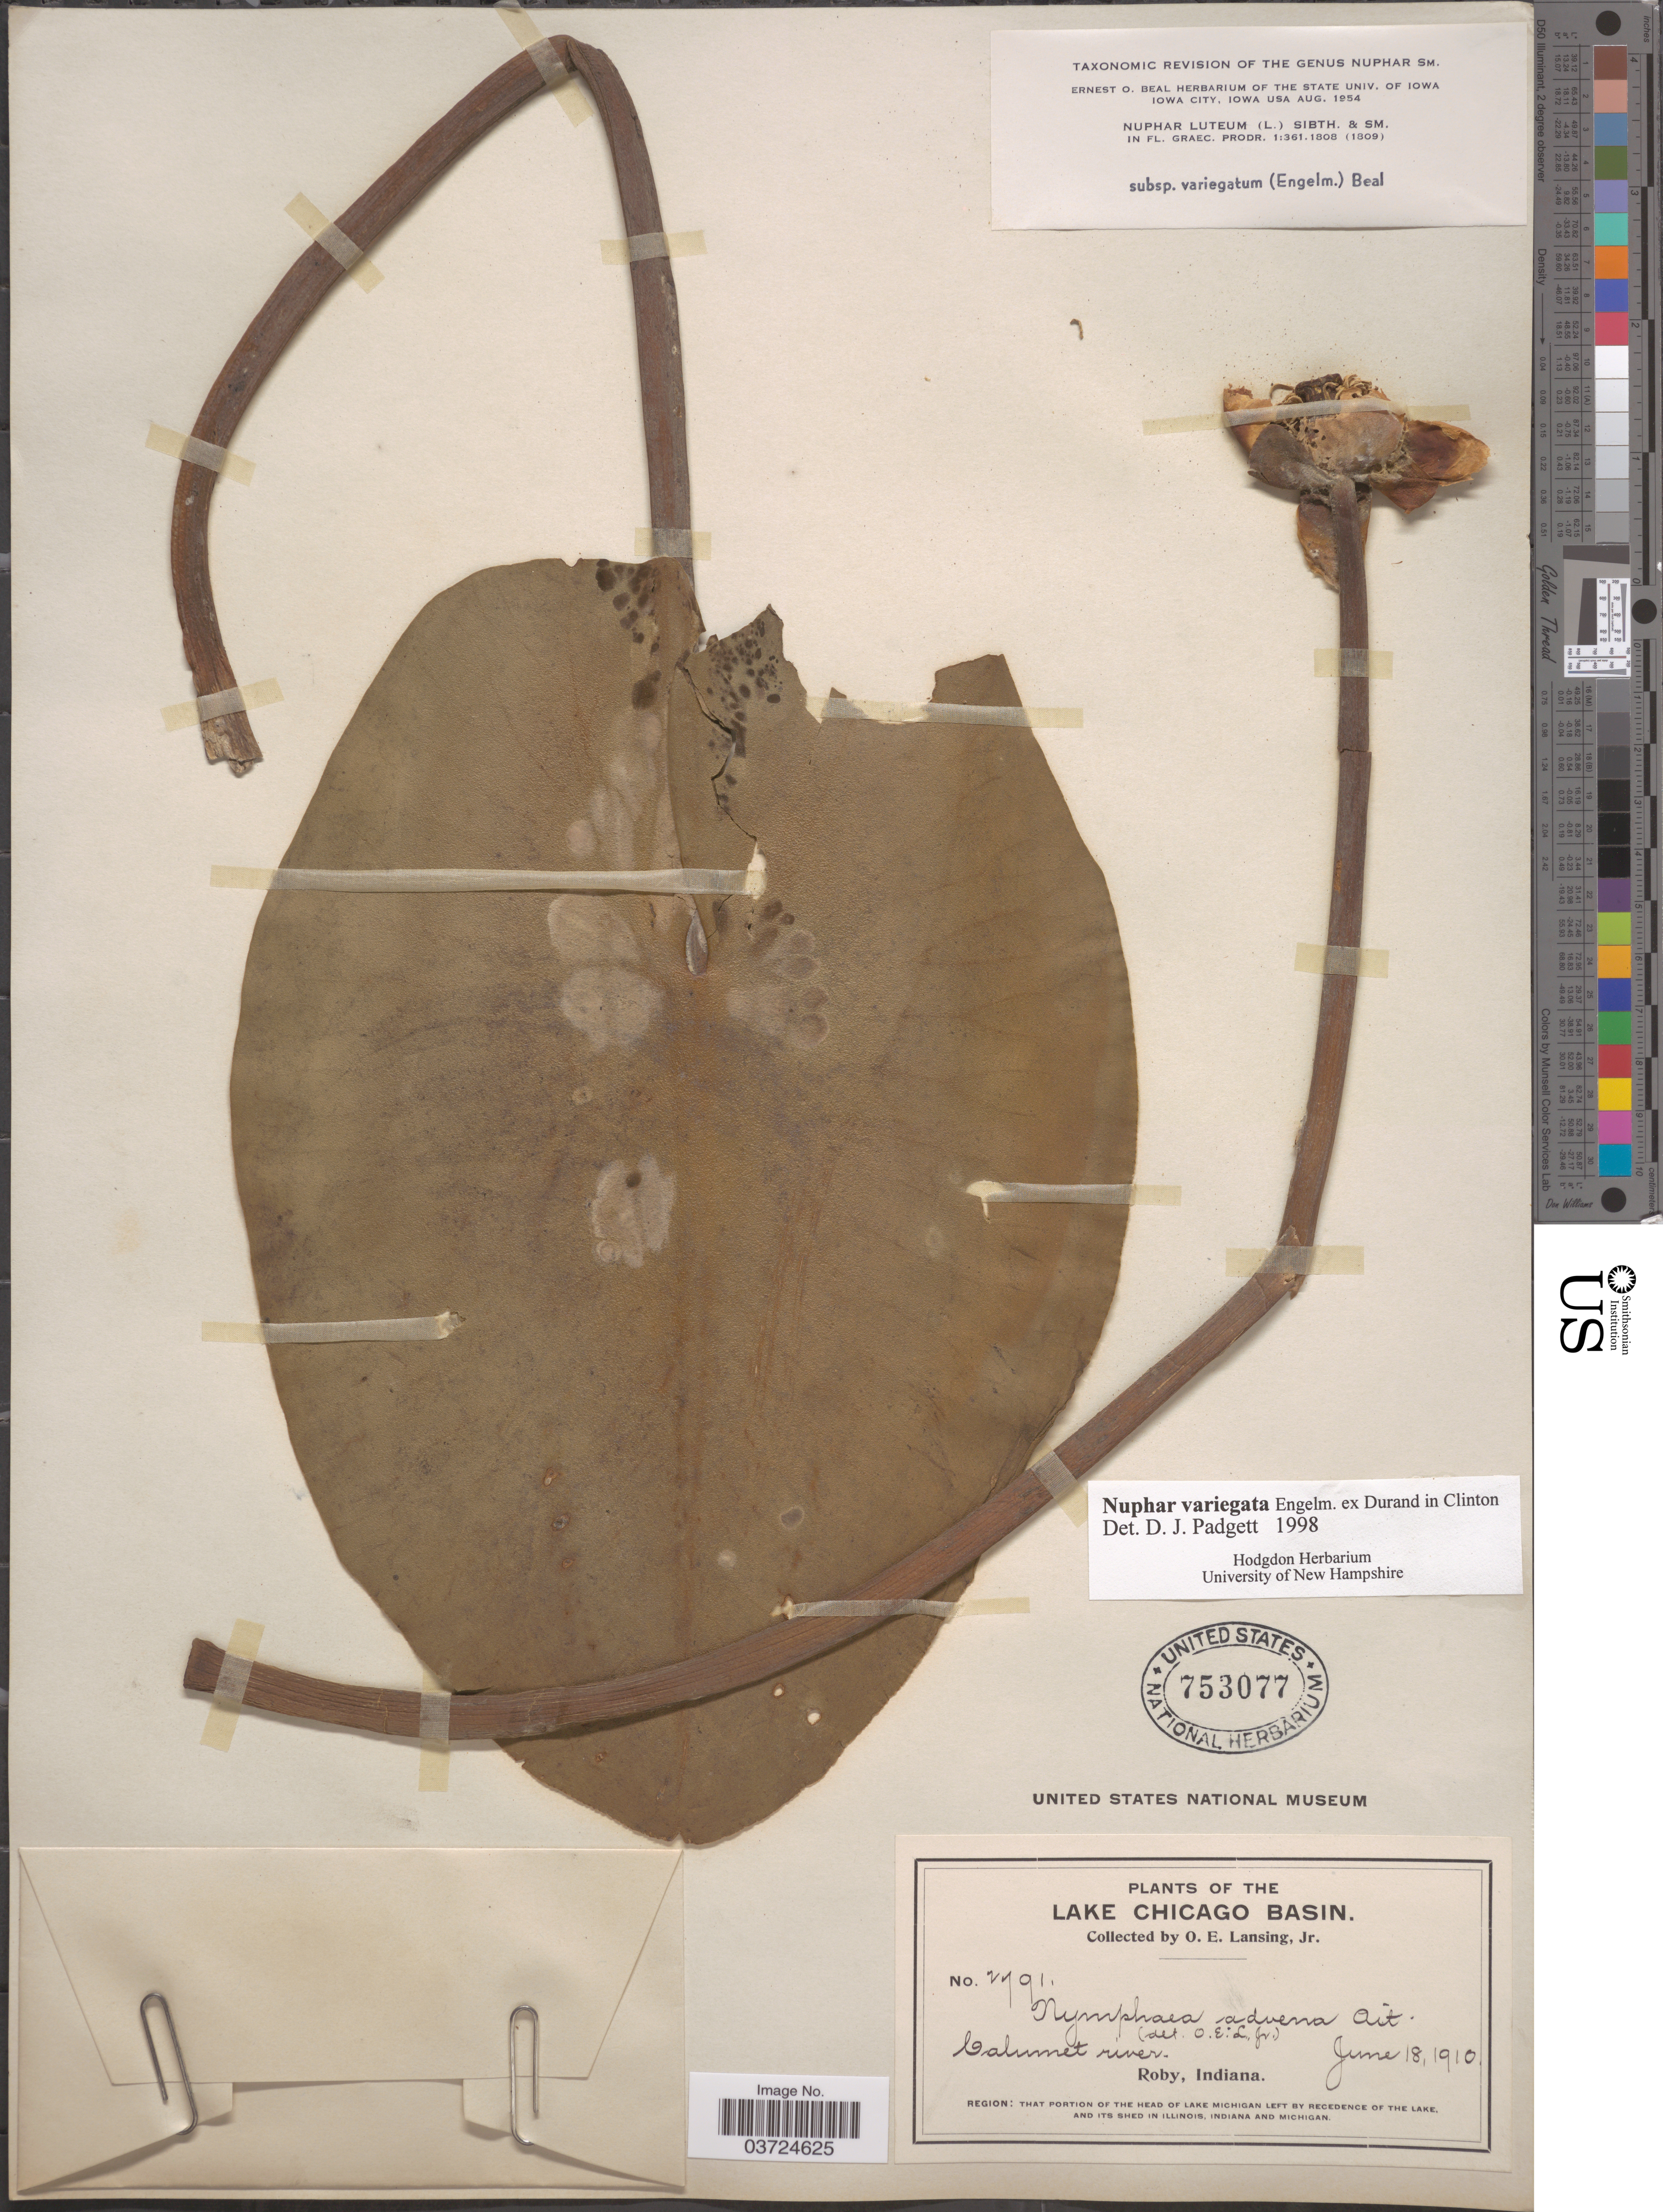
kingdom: Plantae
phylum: Tracheophyta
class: Magnoliopsida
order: Nymphaeales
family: Nymphaeaceae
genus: Nuphar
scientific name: Nuphar variegata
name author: Engelm. ex Durand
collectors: O. Lansing Jr.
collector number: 2791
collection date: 1910-06-18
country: United States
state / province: Indiana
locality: The Lake Chicago Basin. Calumet river. Roby. Region: thtat portion of the head of Lake Michigan.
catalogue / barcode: US 753077